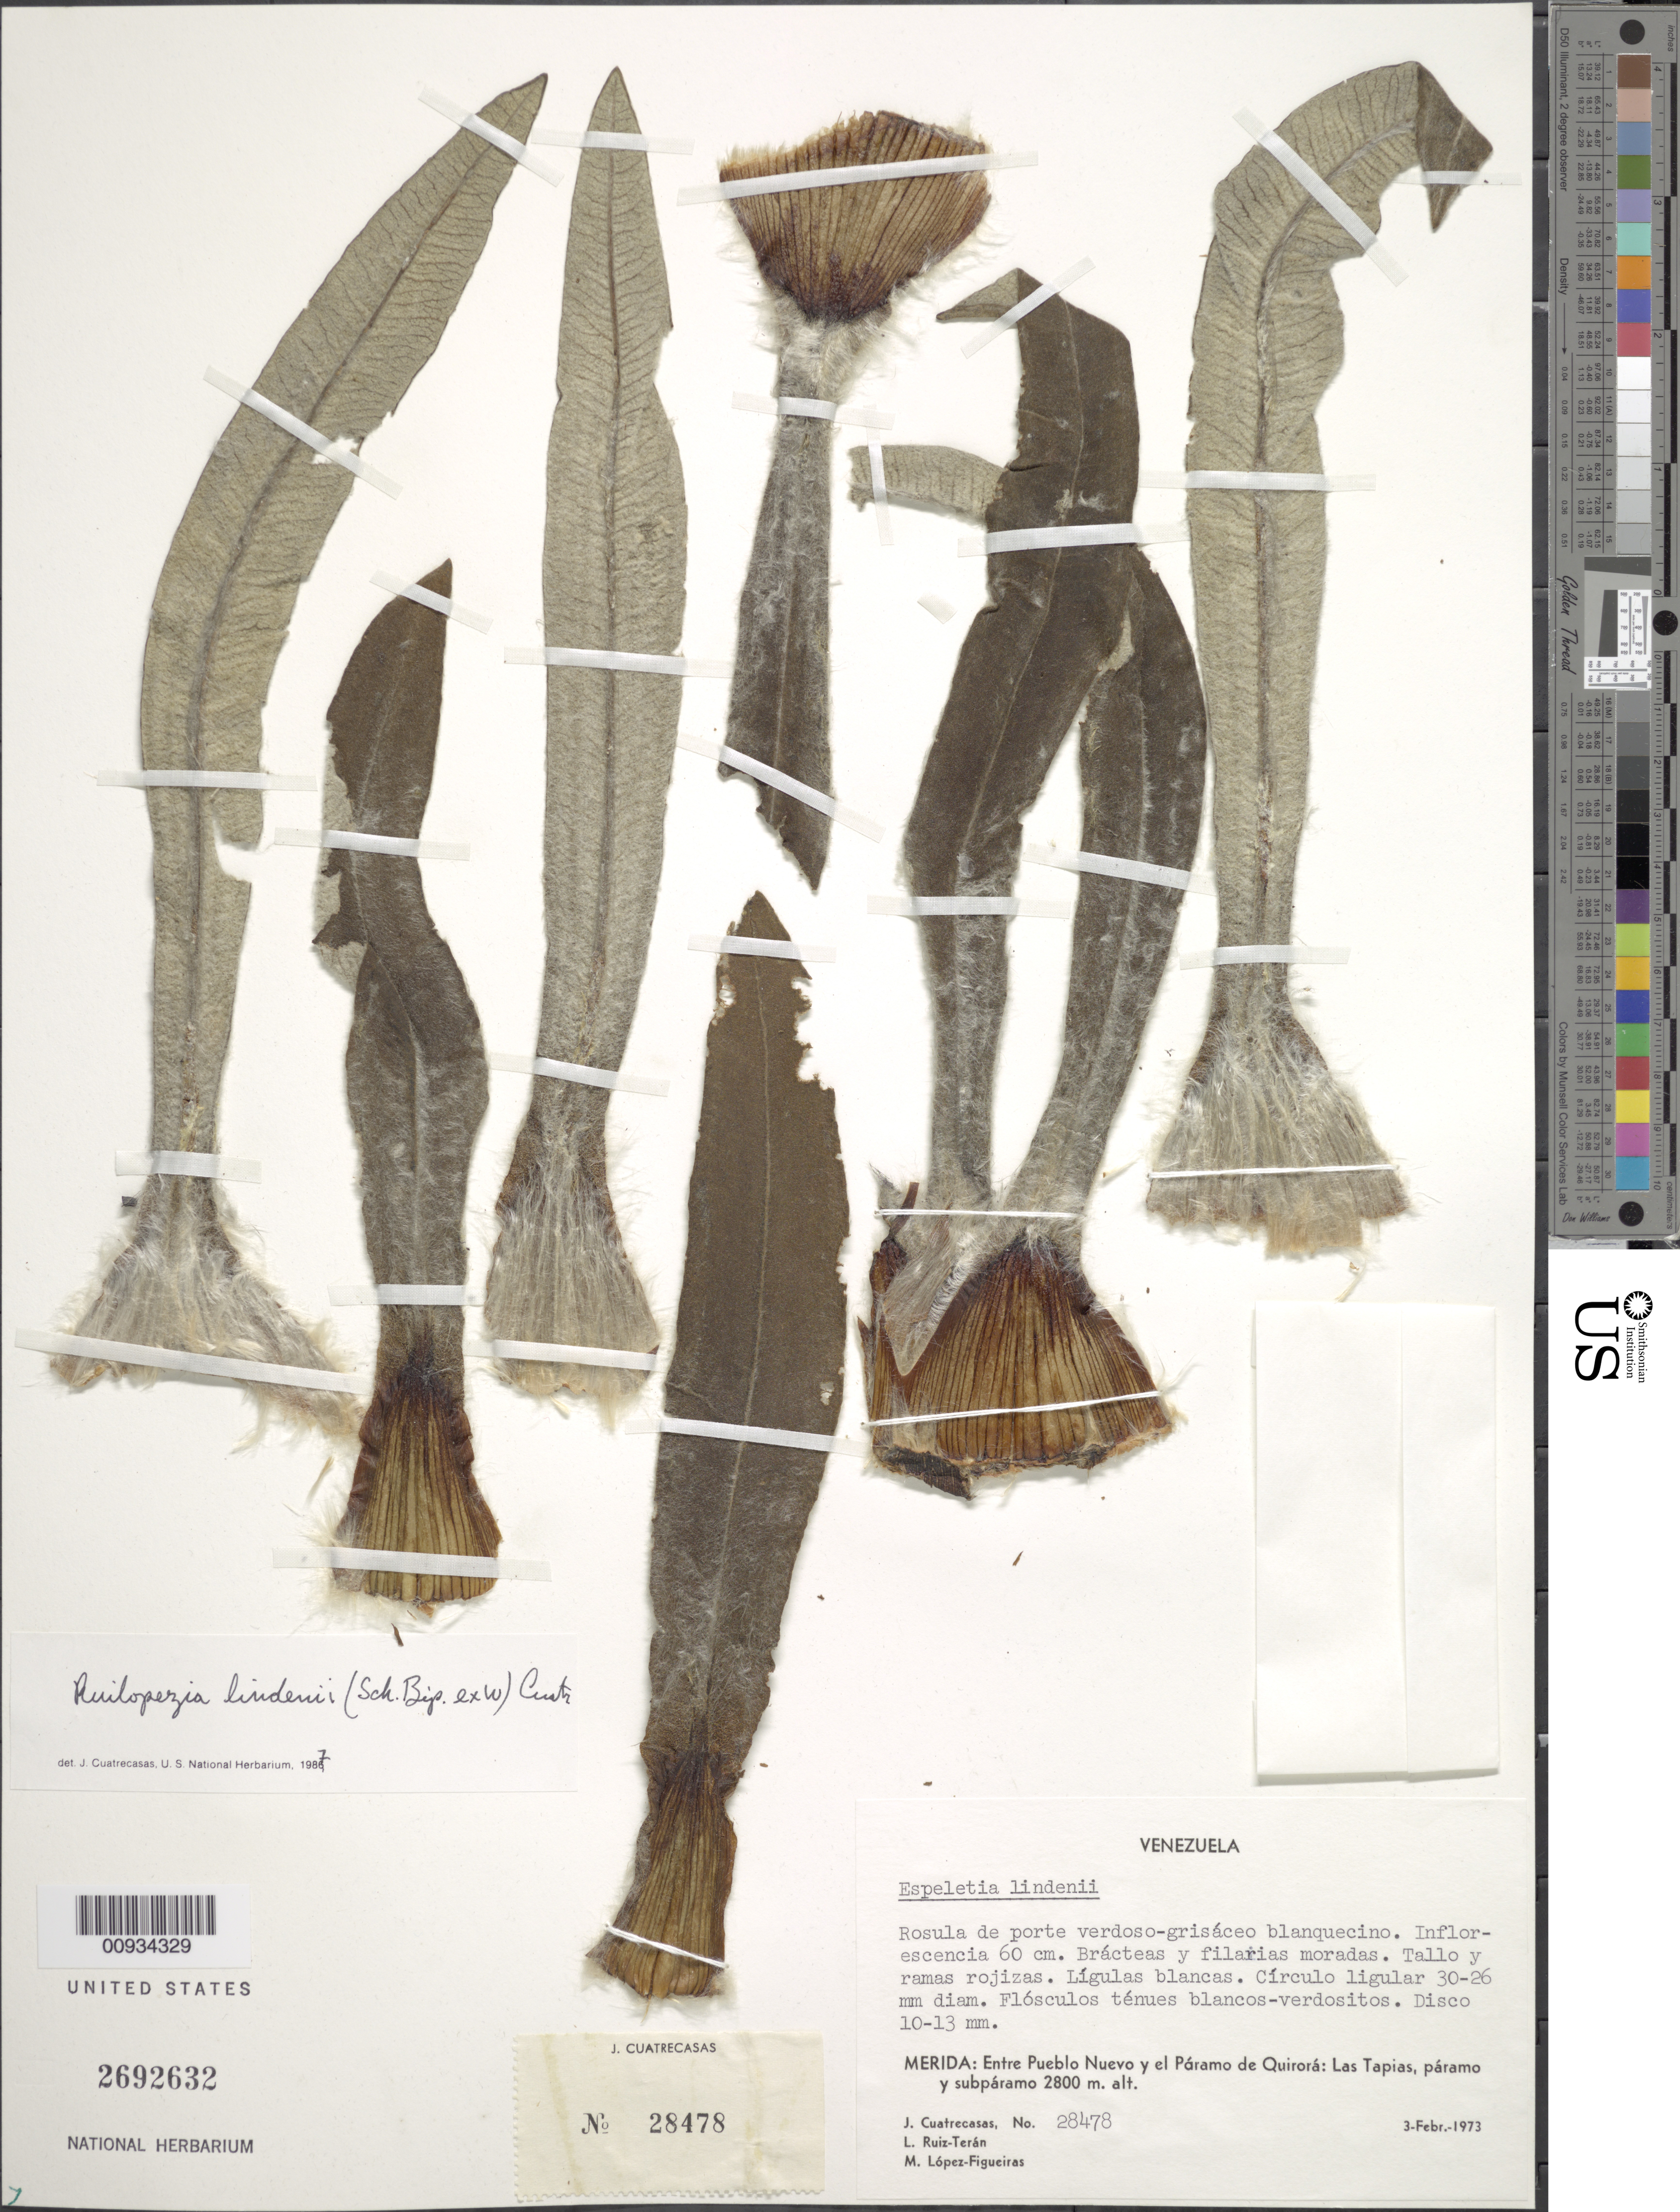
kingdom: Plantae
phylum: Tracheophyta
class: Magnoliopsida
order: Asterales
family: Asteraceae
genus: Ruilopezia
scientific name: Ruilopezia lindenii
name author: (Sch. Bip. ex Wedd.) Cuatrec.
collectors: J. Cuatrecasas, L. E. Ruíz-Terán & M. López Figueiras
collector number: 28478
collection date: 1973-02-03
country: Venezuela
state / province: Mérida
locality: Entre Pueblo Nuevo y el Paramo de Quirora, Las Tapias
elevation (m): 2800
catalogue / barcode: US 2692632